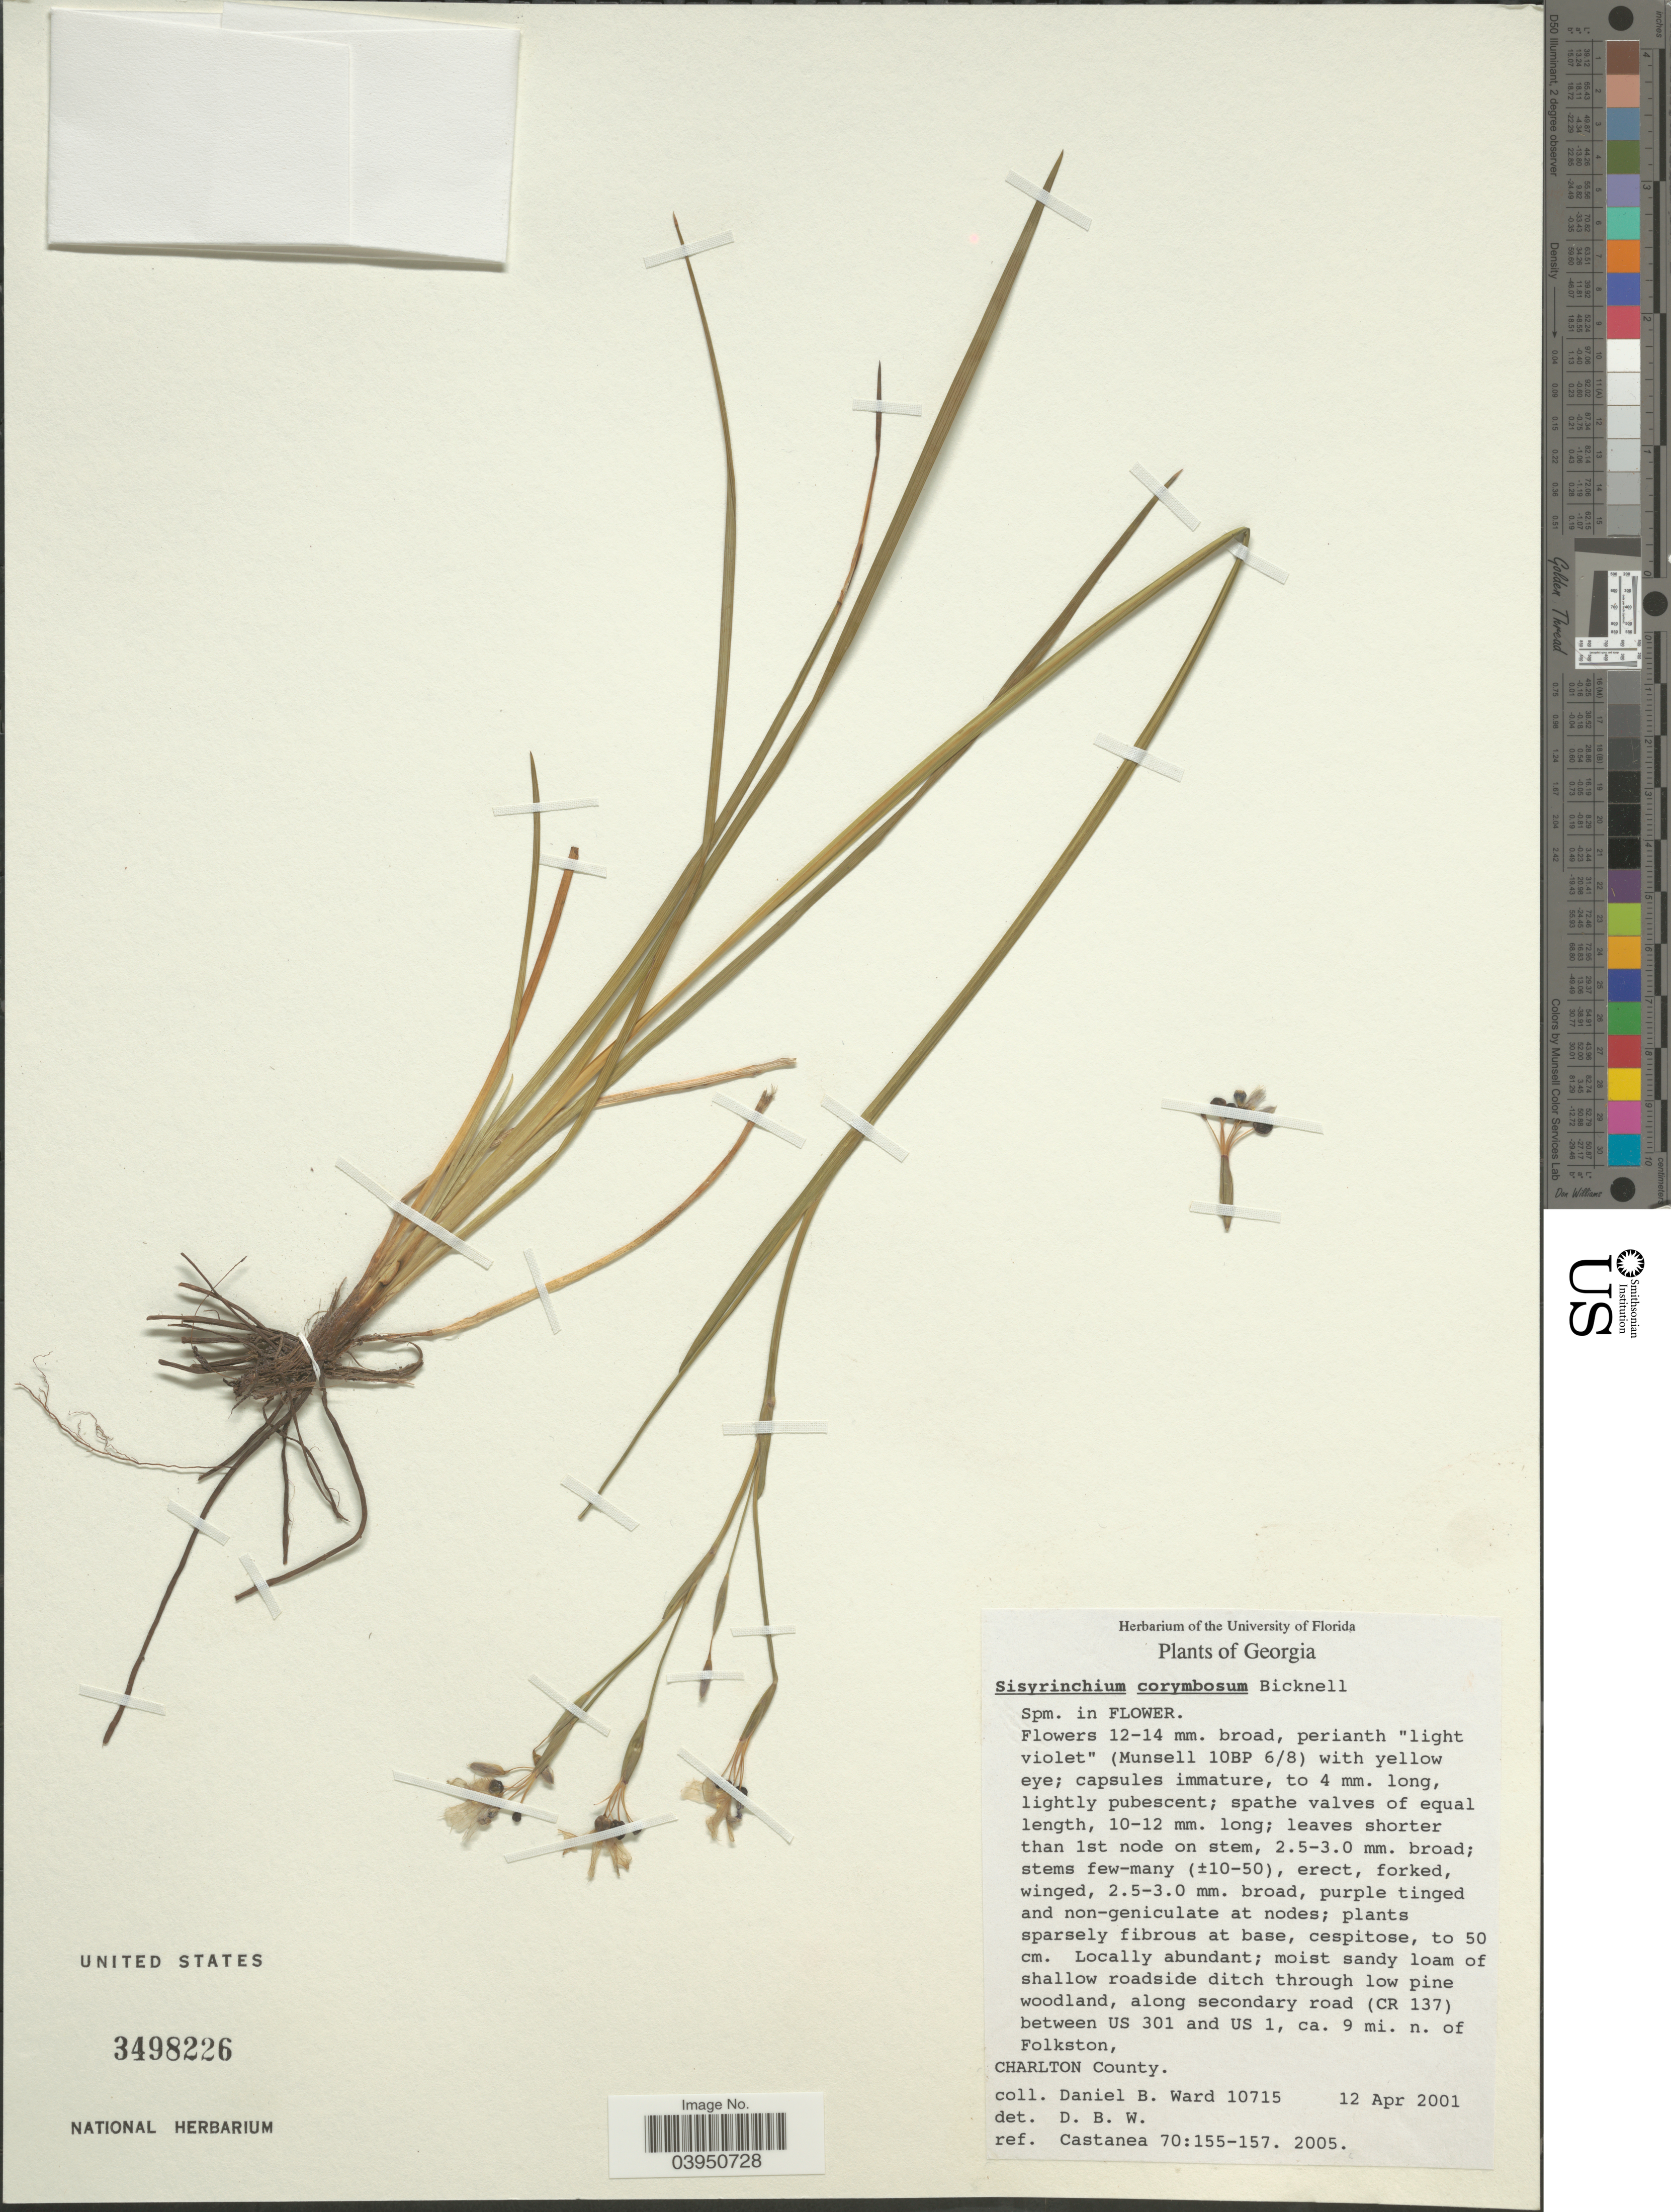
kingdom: Plantae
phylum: Tracheophyta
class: Liliopsida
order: Asparagales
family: Iridaceae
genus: Sisyrinchium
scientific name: Sisyrinchium corymbosum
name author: E.P. Bicknell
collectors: D. B. Ward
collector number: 10715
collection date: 2001-04-12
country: United States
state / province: Georgia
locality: Along secondary road (CR 137) between US 301 and US 1, ca. 9 mi. n. of Folkston, Charlton County.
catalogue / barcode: US 3498226